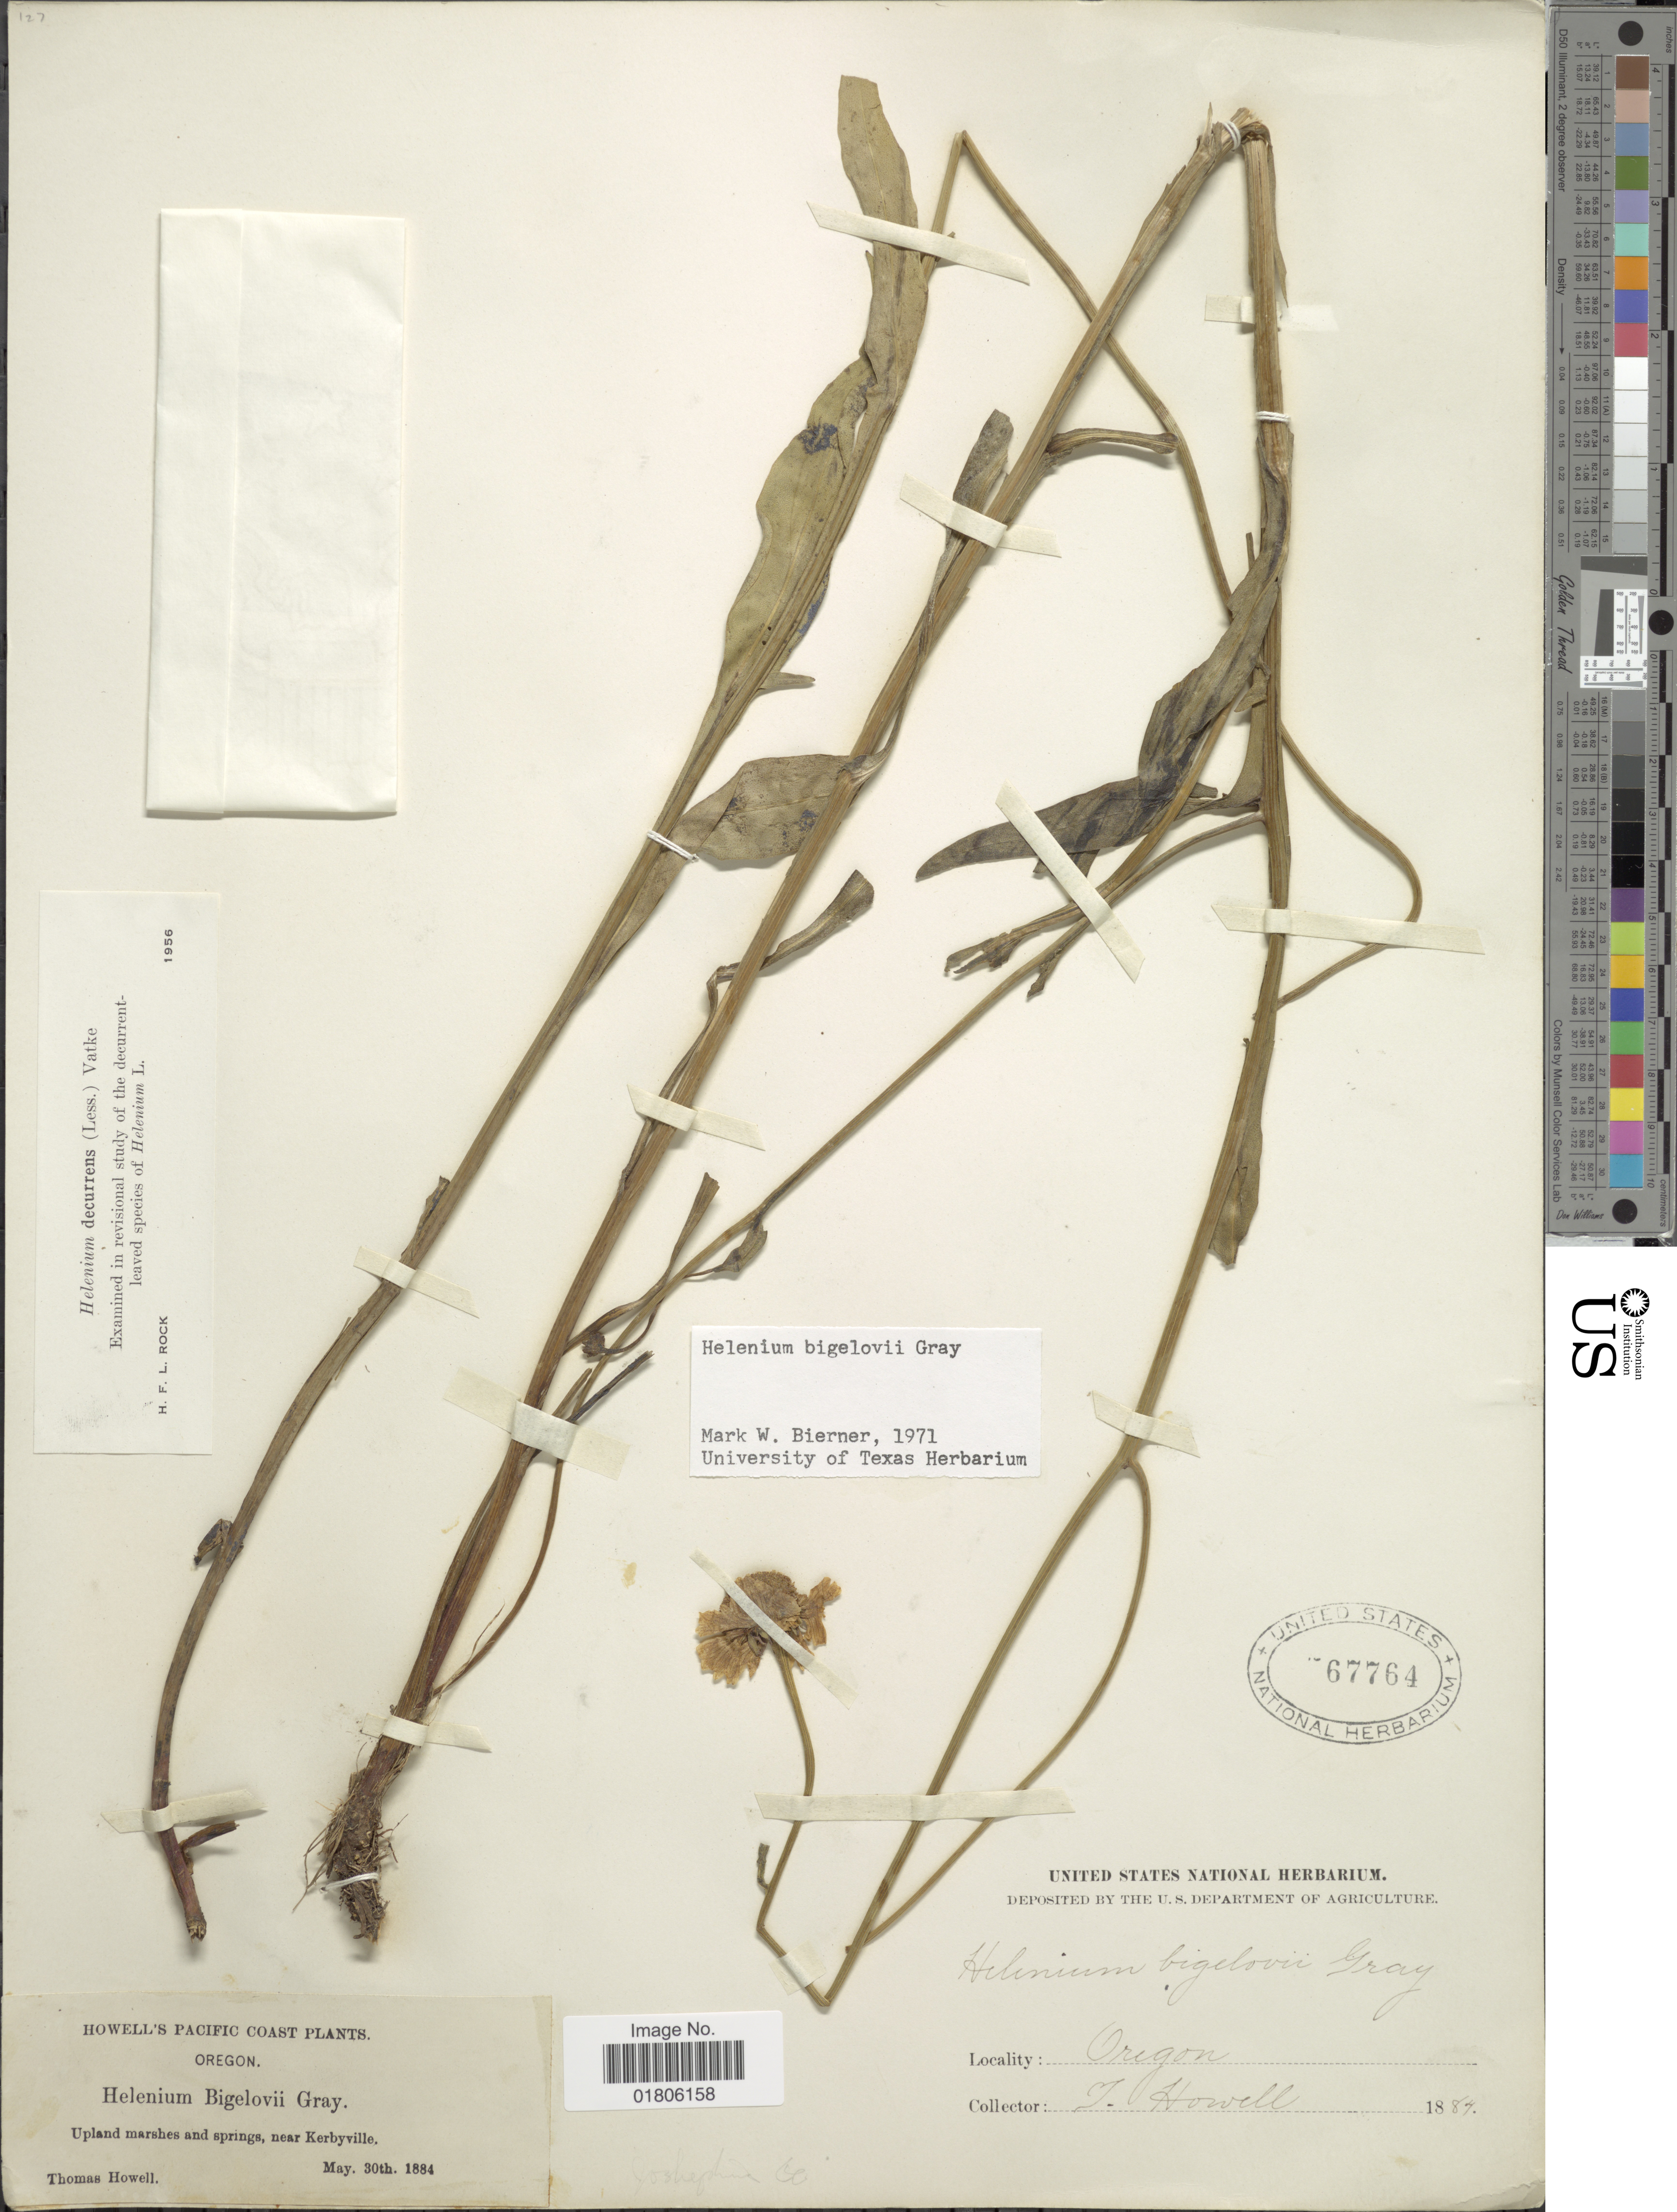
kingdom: Plantae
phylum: Tracheophyta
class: Magnoliopsida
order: Asterales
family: Asteraceae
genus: Helenium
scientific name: Helenium bigelovii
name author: A. Gray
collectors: T. Howell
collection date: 1884-05-30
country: United States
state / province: Oregon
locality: Upland marshed and springs, near Kerbyville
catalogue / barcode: US 67764